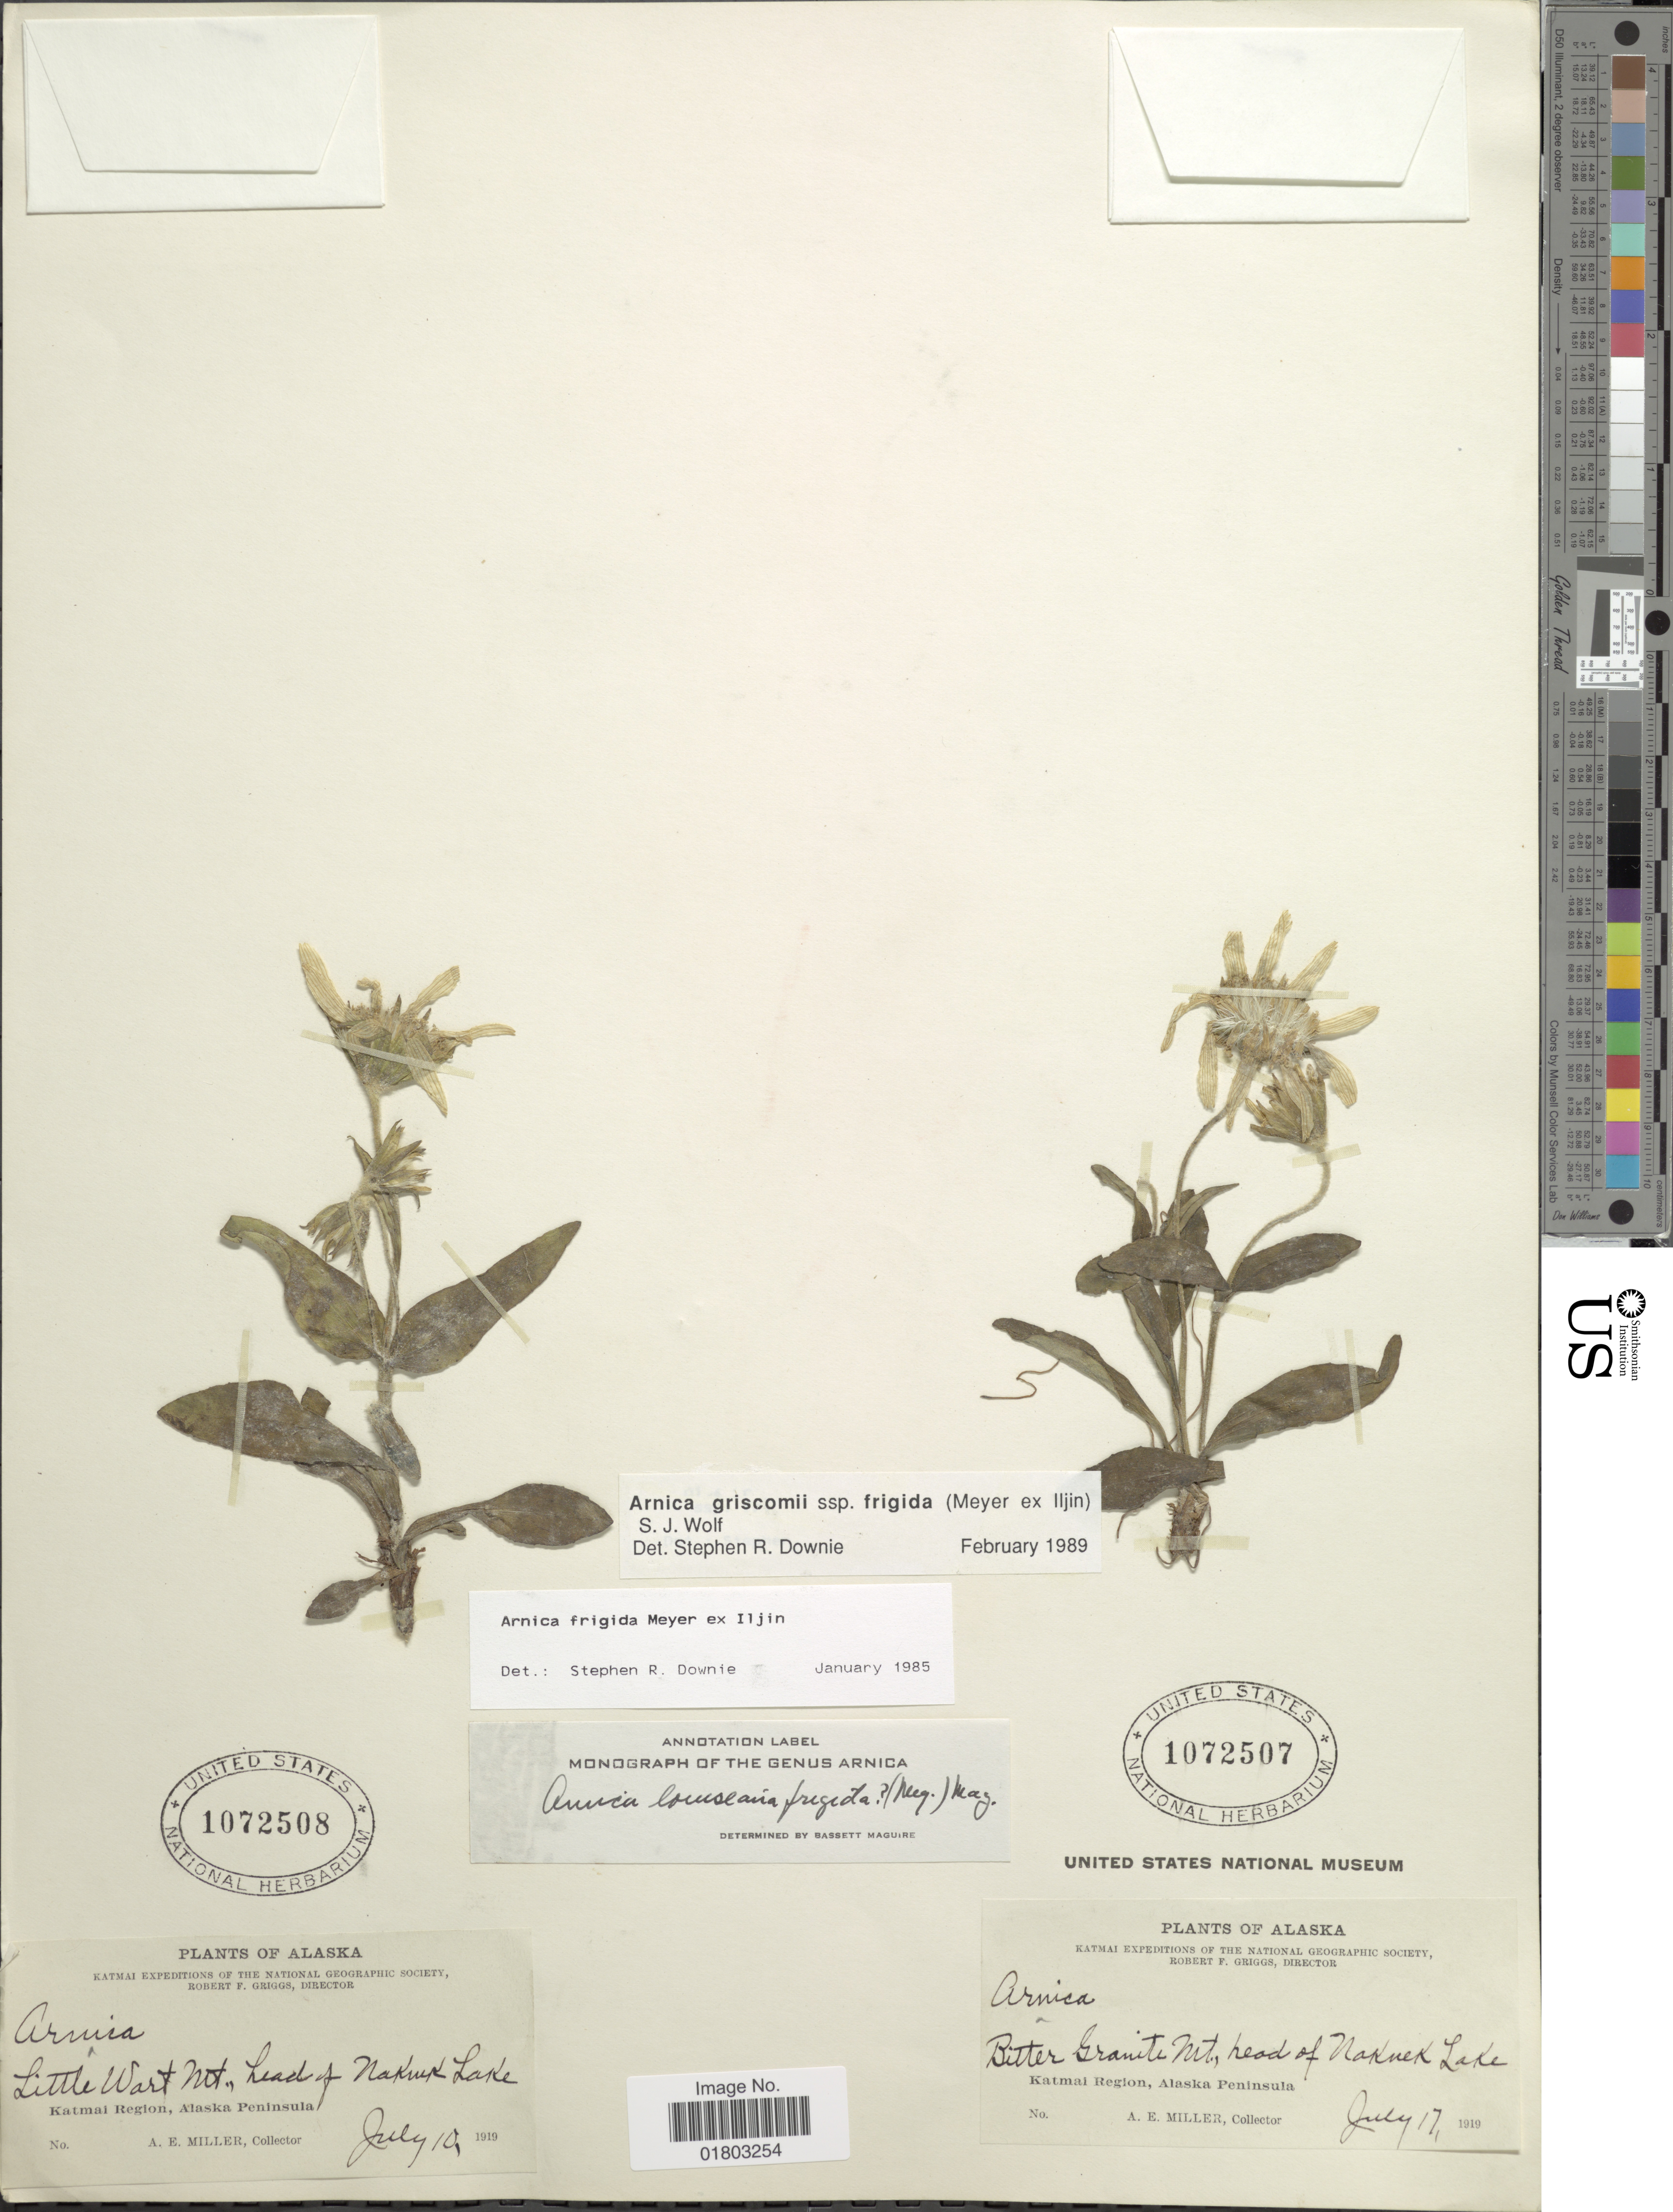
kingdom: Plantae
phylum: Tracheophyta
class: Magnoliopsida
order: Asterales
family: Asteraceae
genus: Arnica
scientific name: Arnica griscomii subsp. frigida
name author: (C.A. Mey. ex Iljin) S.J. Wolf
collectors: A. E. Miller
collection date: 1919-07-17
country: United States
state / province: Alaska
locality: Bitter Granite Mt., head of Naknek Lake, Katmai Region, Alaska Peninsula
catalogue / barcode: US 1072507-2